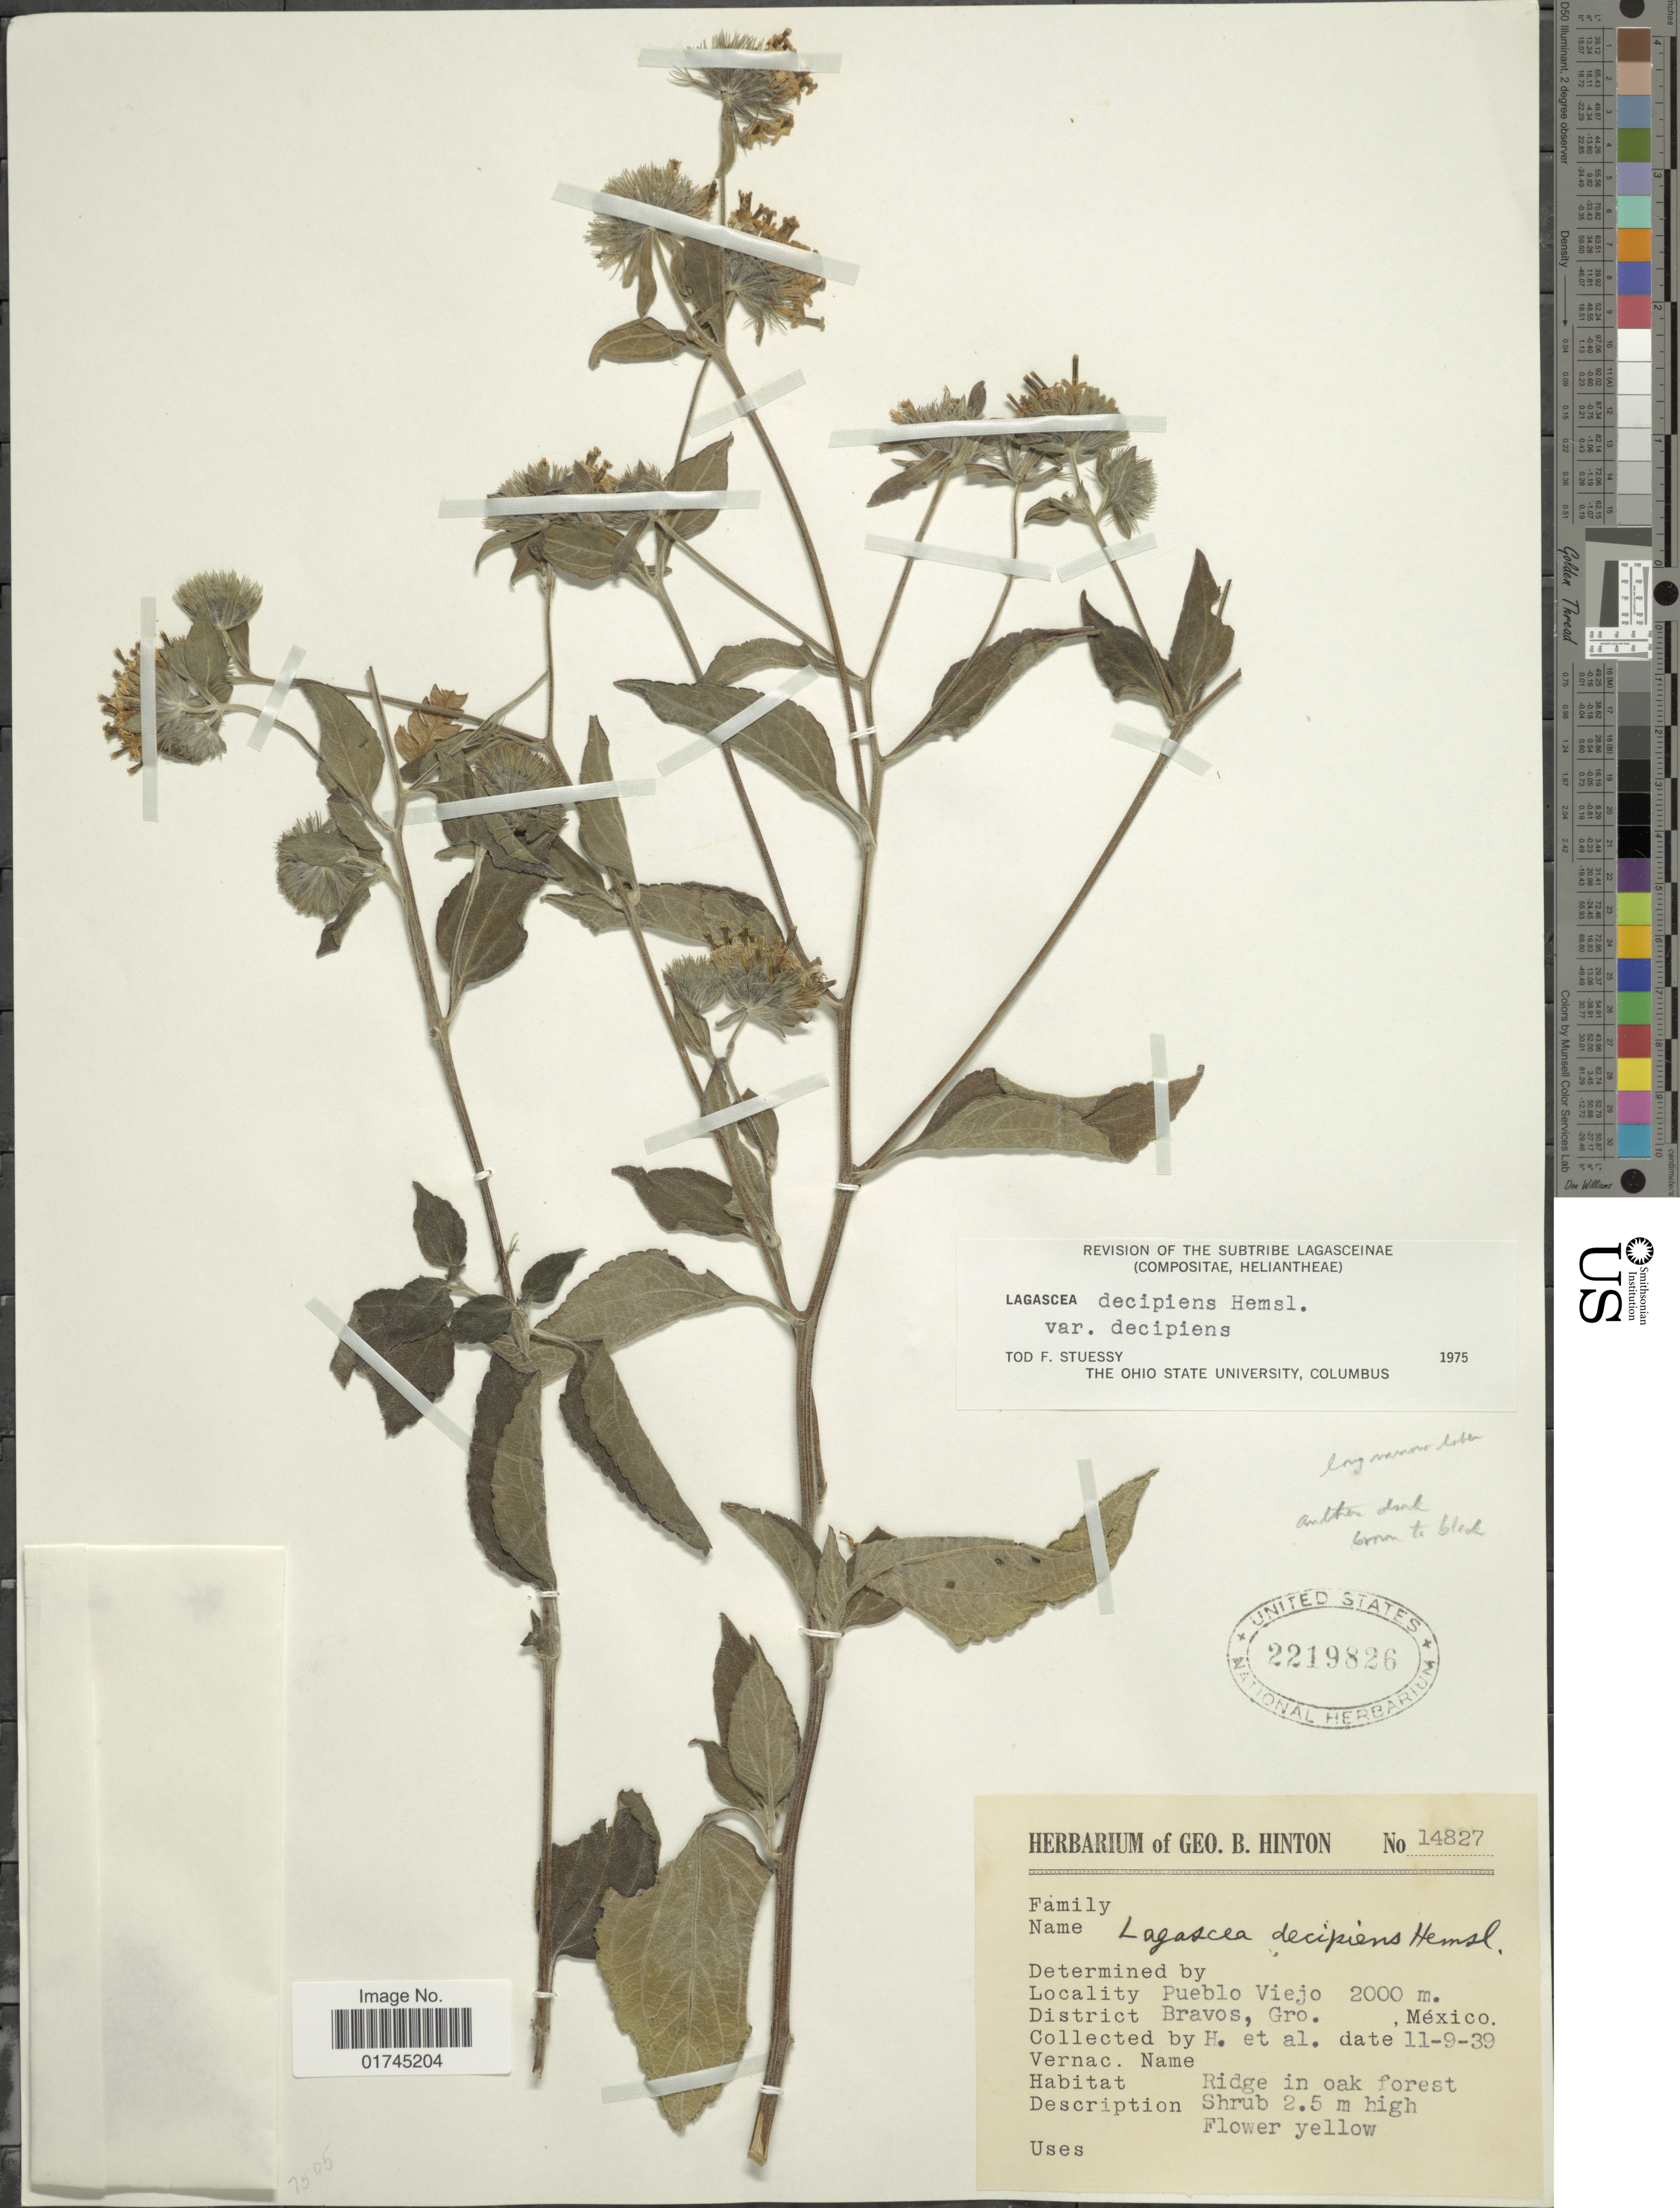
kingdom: Plantae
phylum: Tracheophyta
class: Magnoliopsida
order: Asterales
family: Asteraceae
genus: Lagascea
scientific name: Lagascea decipiens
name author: Hemsl.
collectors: G. B. Hinton & et al.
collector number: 14827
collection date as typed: Transcribed d/m/y: 9/11/39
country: Mexico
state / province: Guerrero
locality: Pueblo Viejo, District Bravos, ridge in oak forest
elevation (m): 2000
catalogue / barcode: US 2219826